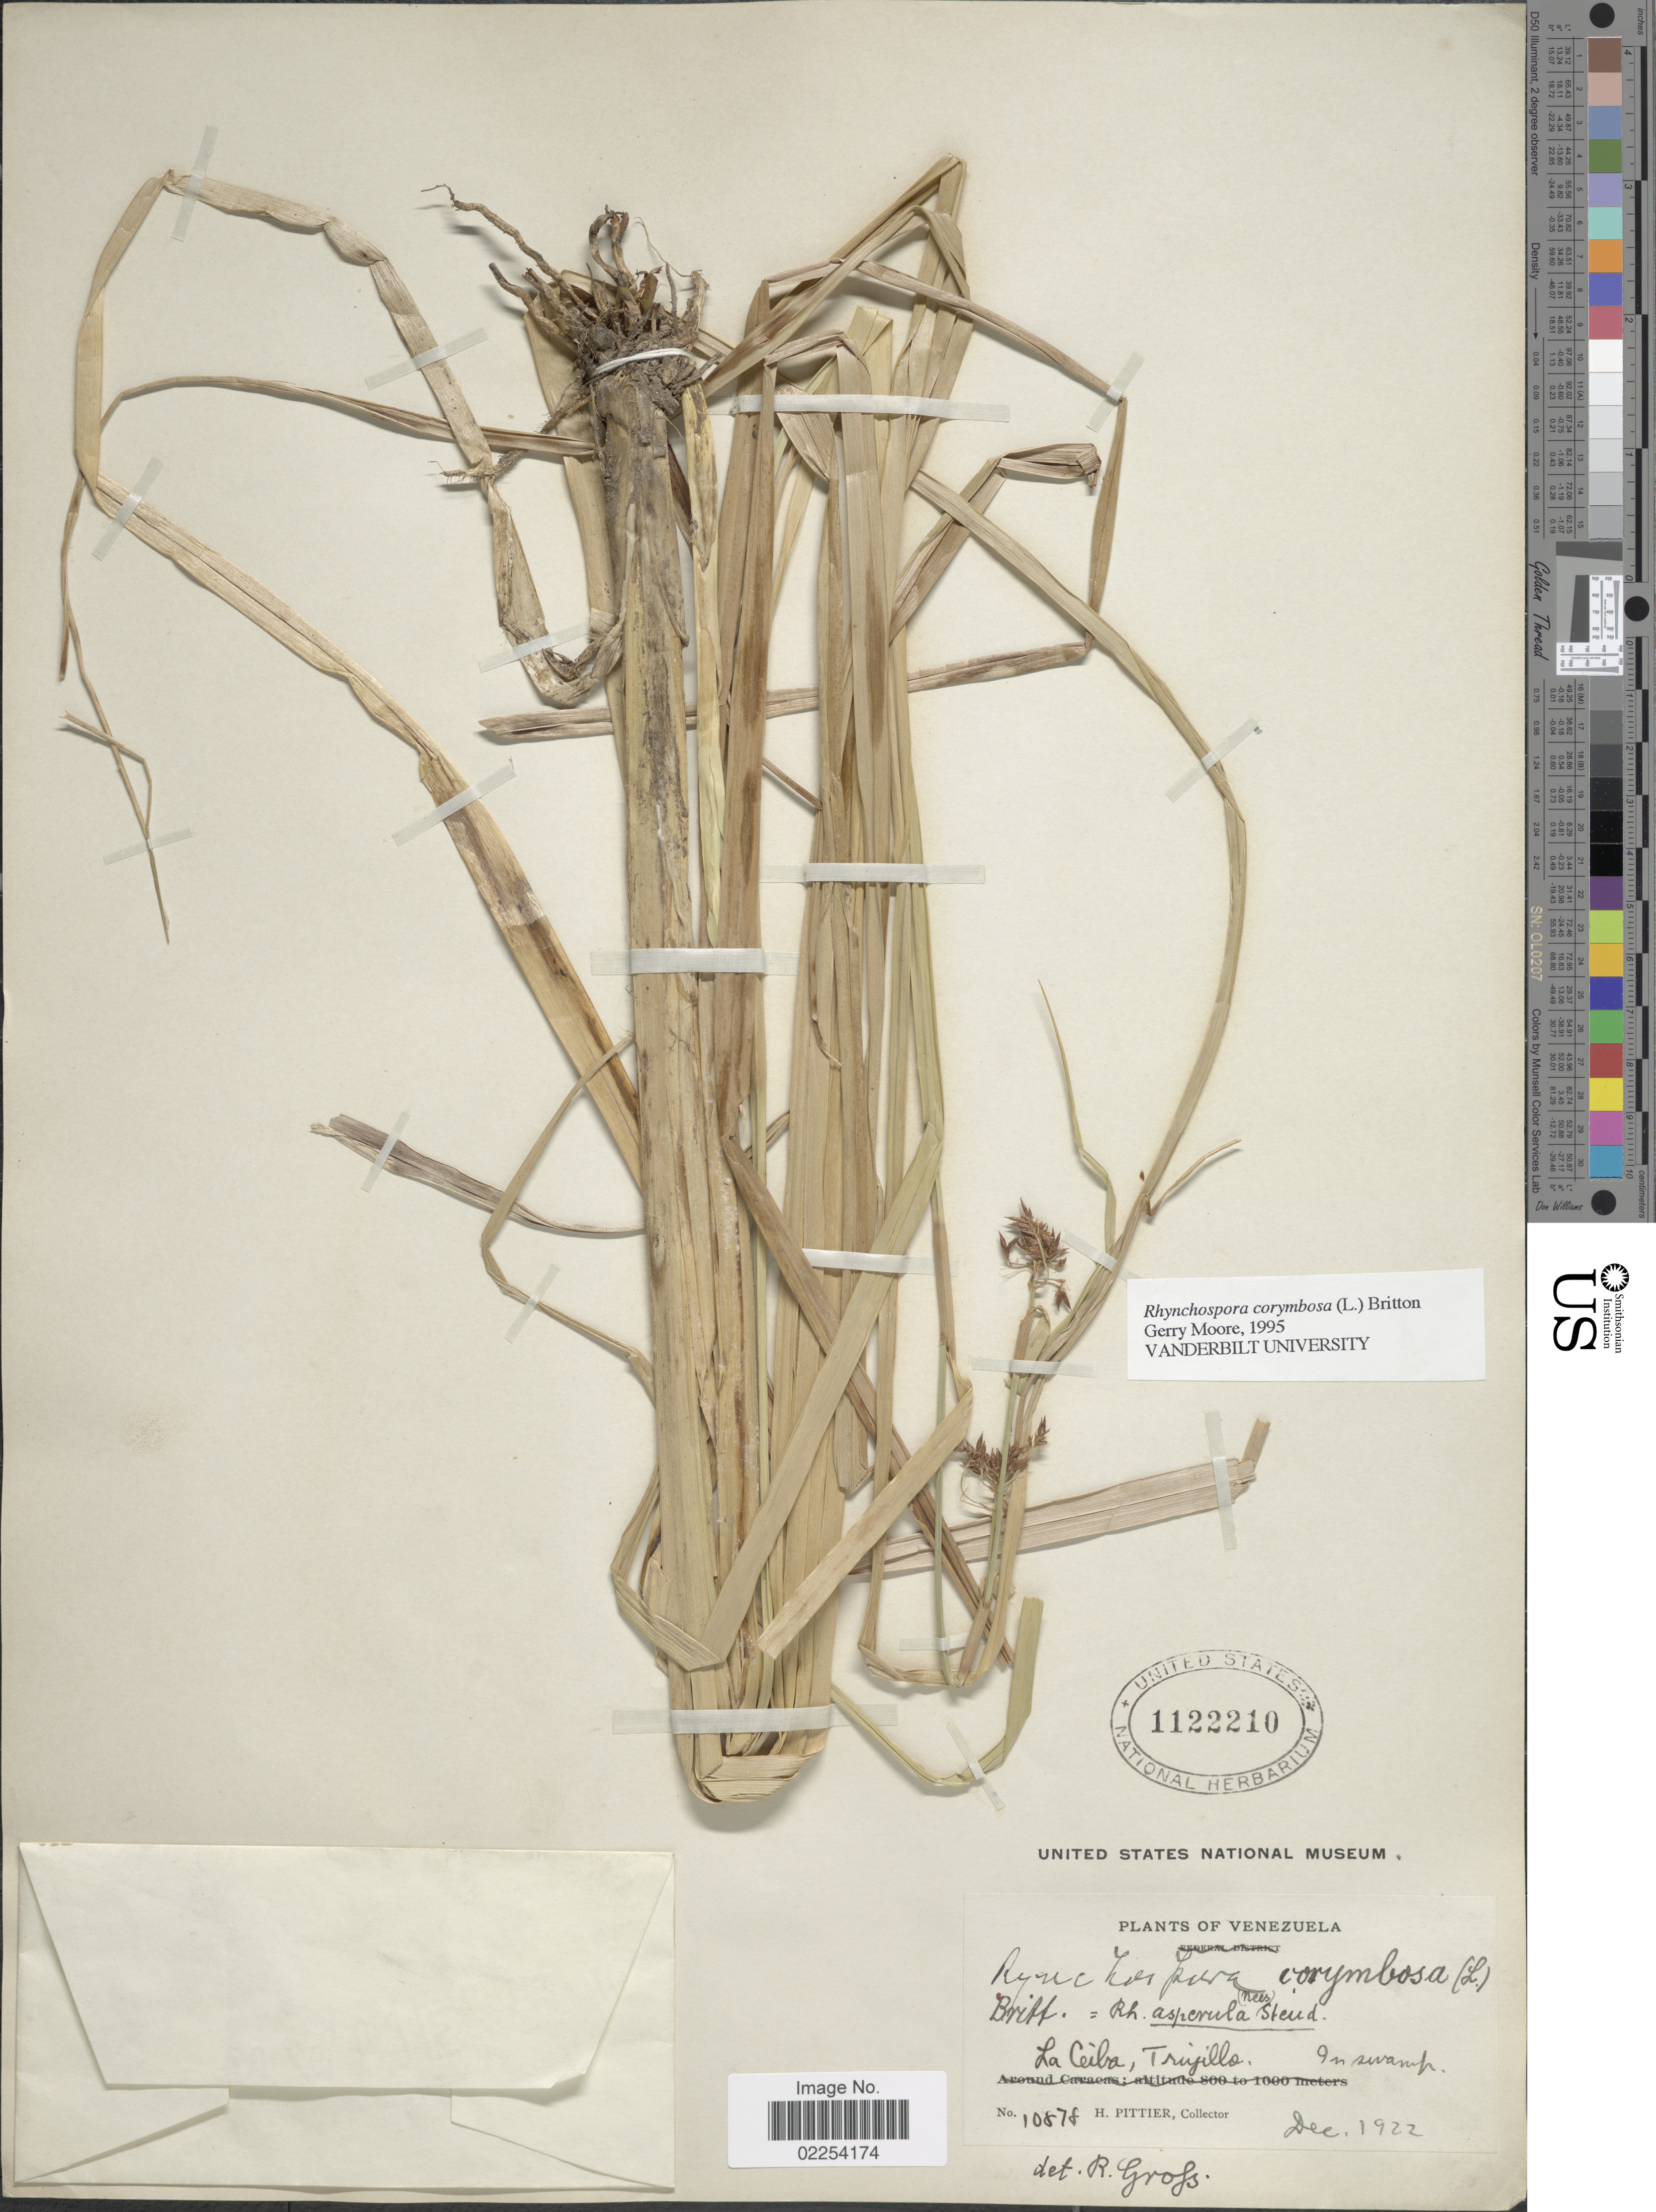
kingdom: Plantae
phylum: Tracheophyta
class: Liliopsida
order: Poales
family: Cyperaceae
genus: Rhynchospora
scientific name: Rhynchospora corymbosa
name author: (L.) Britton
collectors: H. F. Pittier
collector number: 10878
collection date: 1922-12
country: Venezuela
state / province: Trujillo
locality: La Ceiba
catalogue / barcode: US 1122210